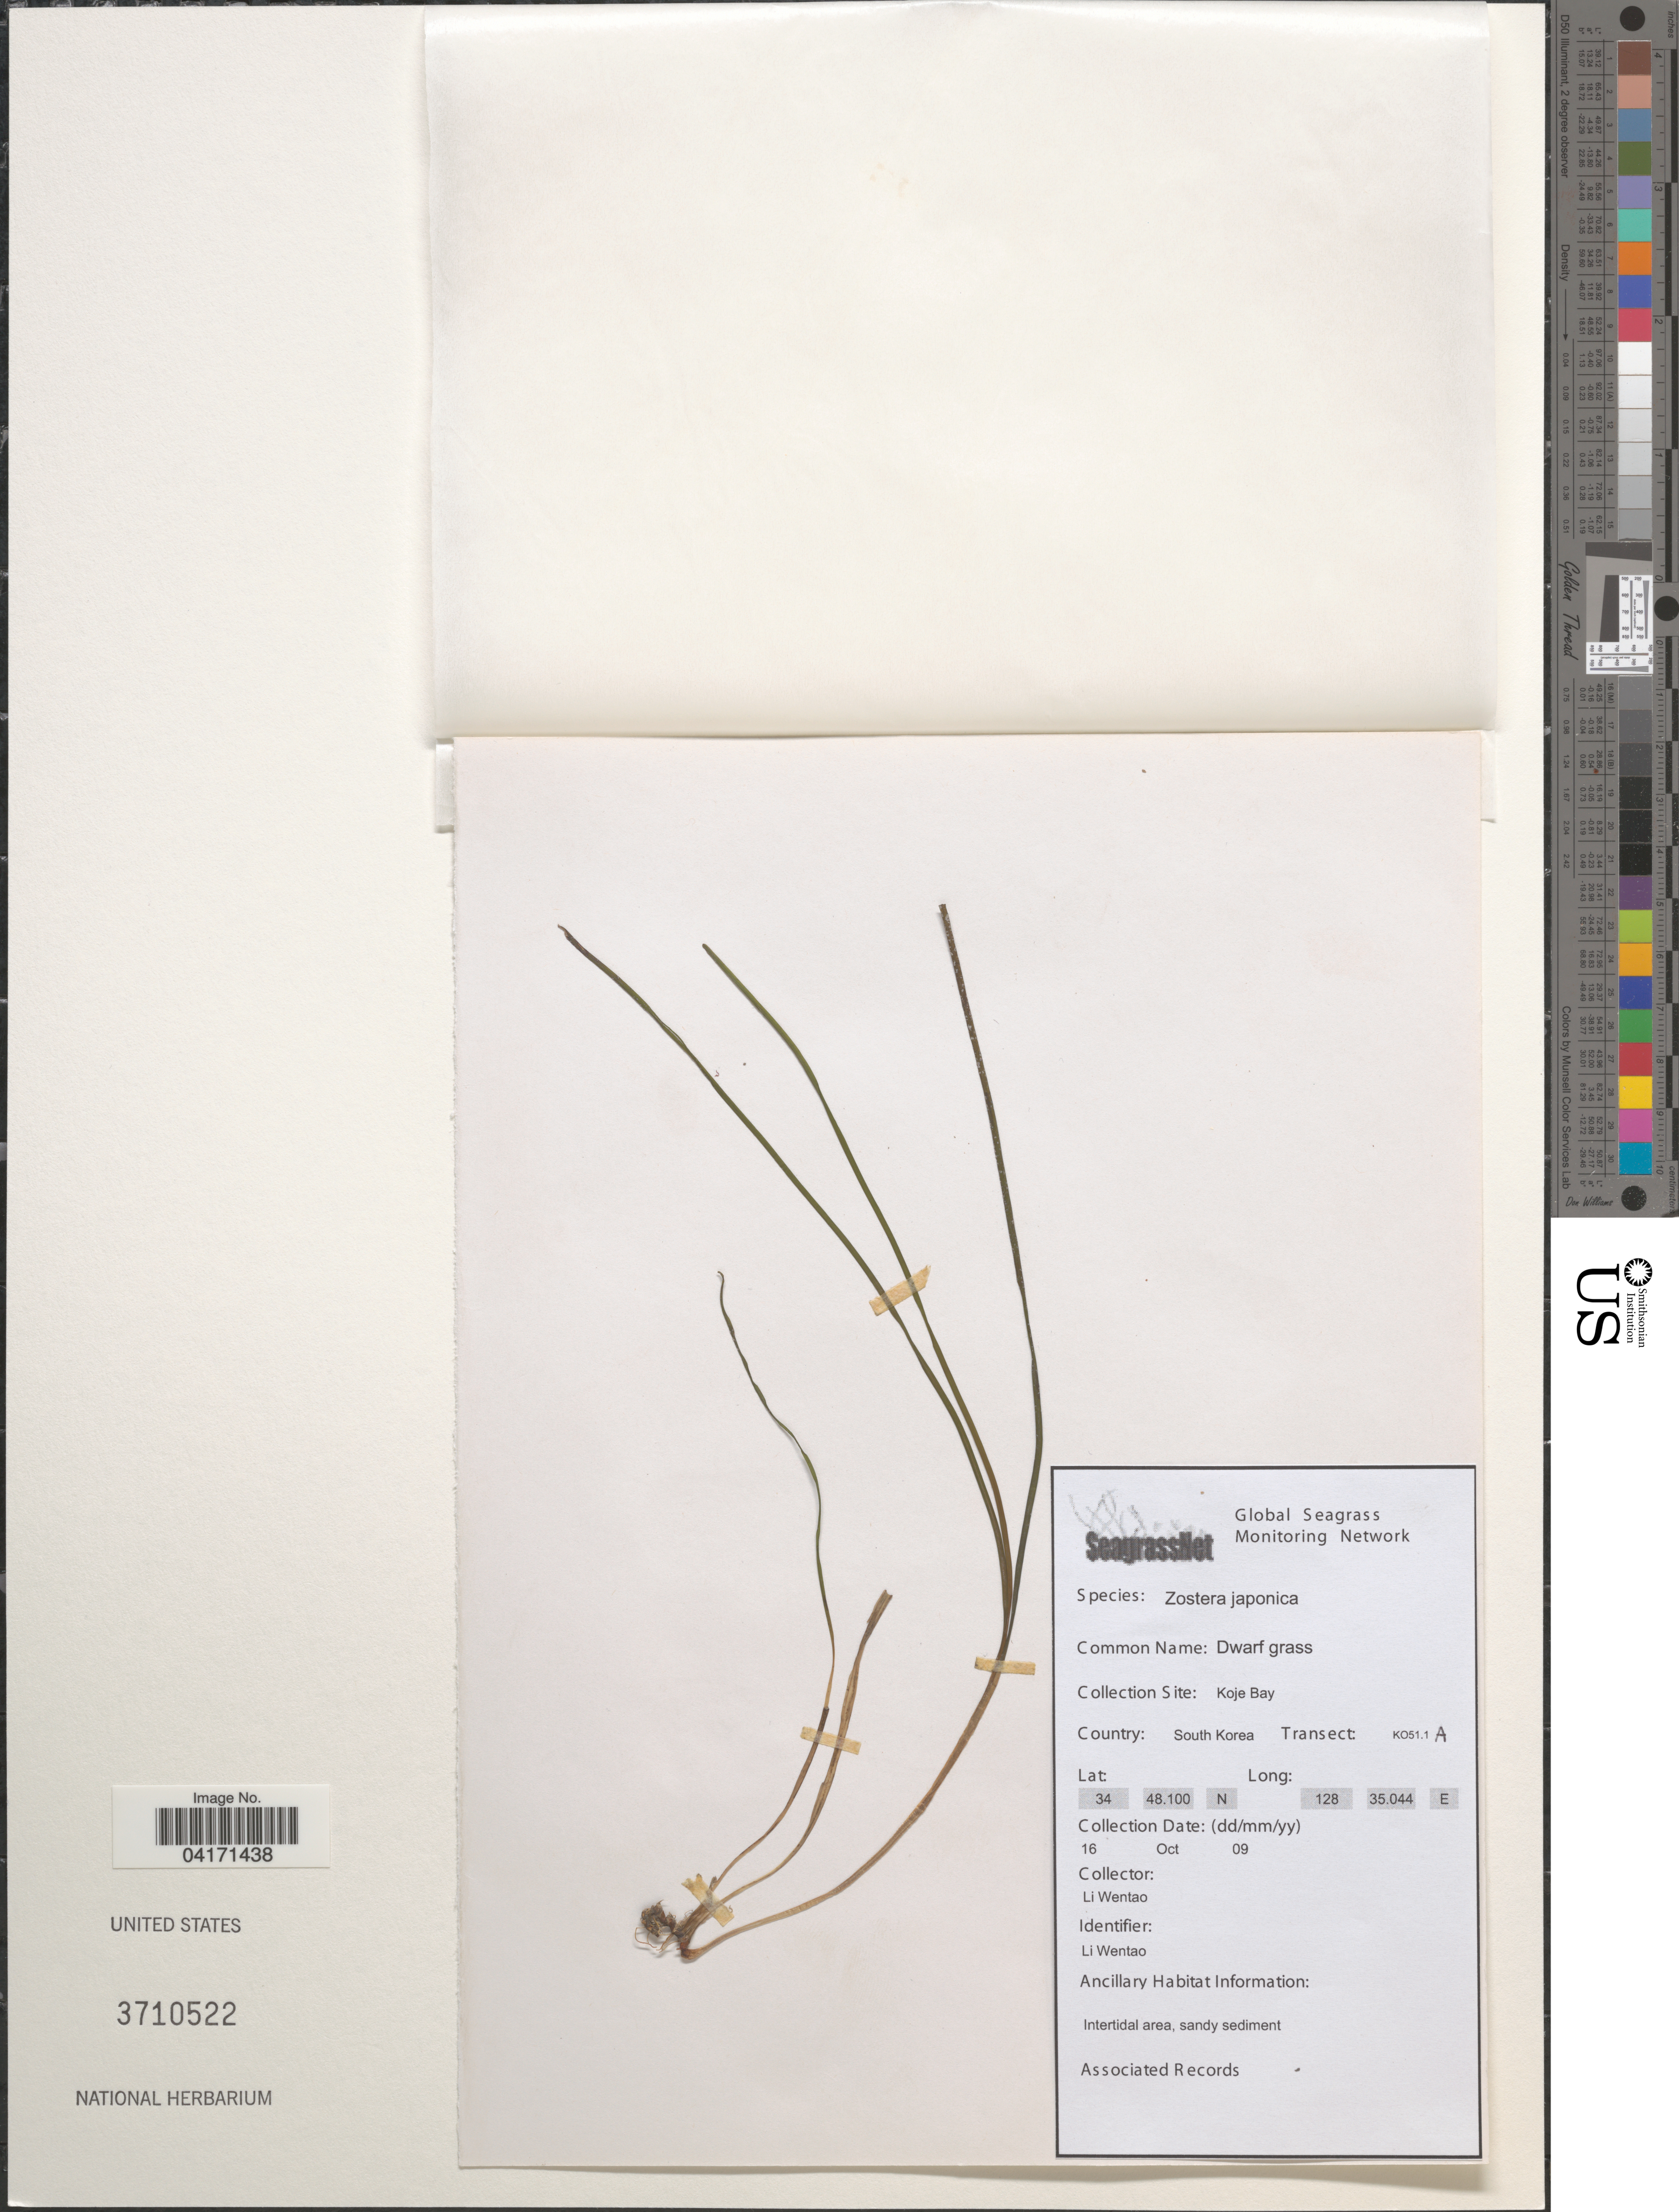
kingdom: Plantae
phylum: Tracheophyta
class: Liliopsida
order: Alismatales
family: Zosteraceae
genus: Zostera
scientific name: Zostera japonica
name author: Asch. & Graebn.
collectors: L. Wentao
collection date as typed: Transcribed d/m/y: 16/10/9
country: South Korea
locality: Koje Bay. Transect: KO51.1 A.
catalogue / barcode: US 3710522